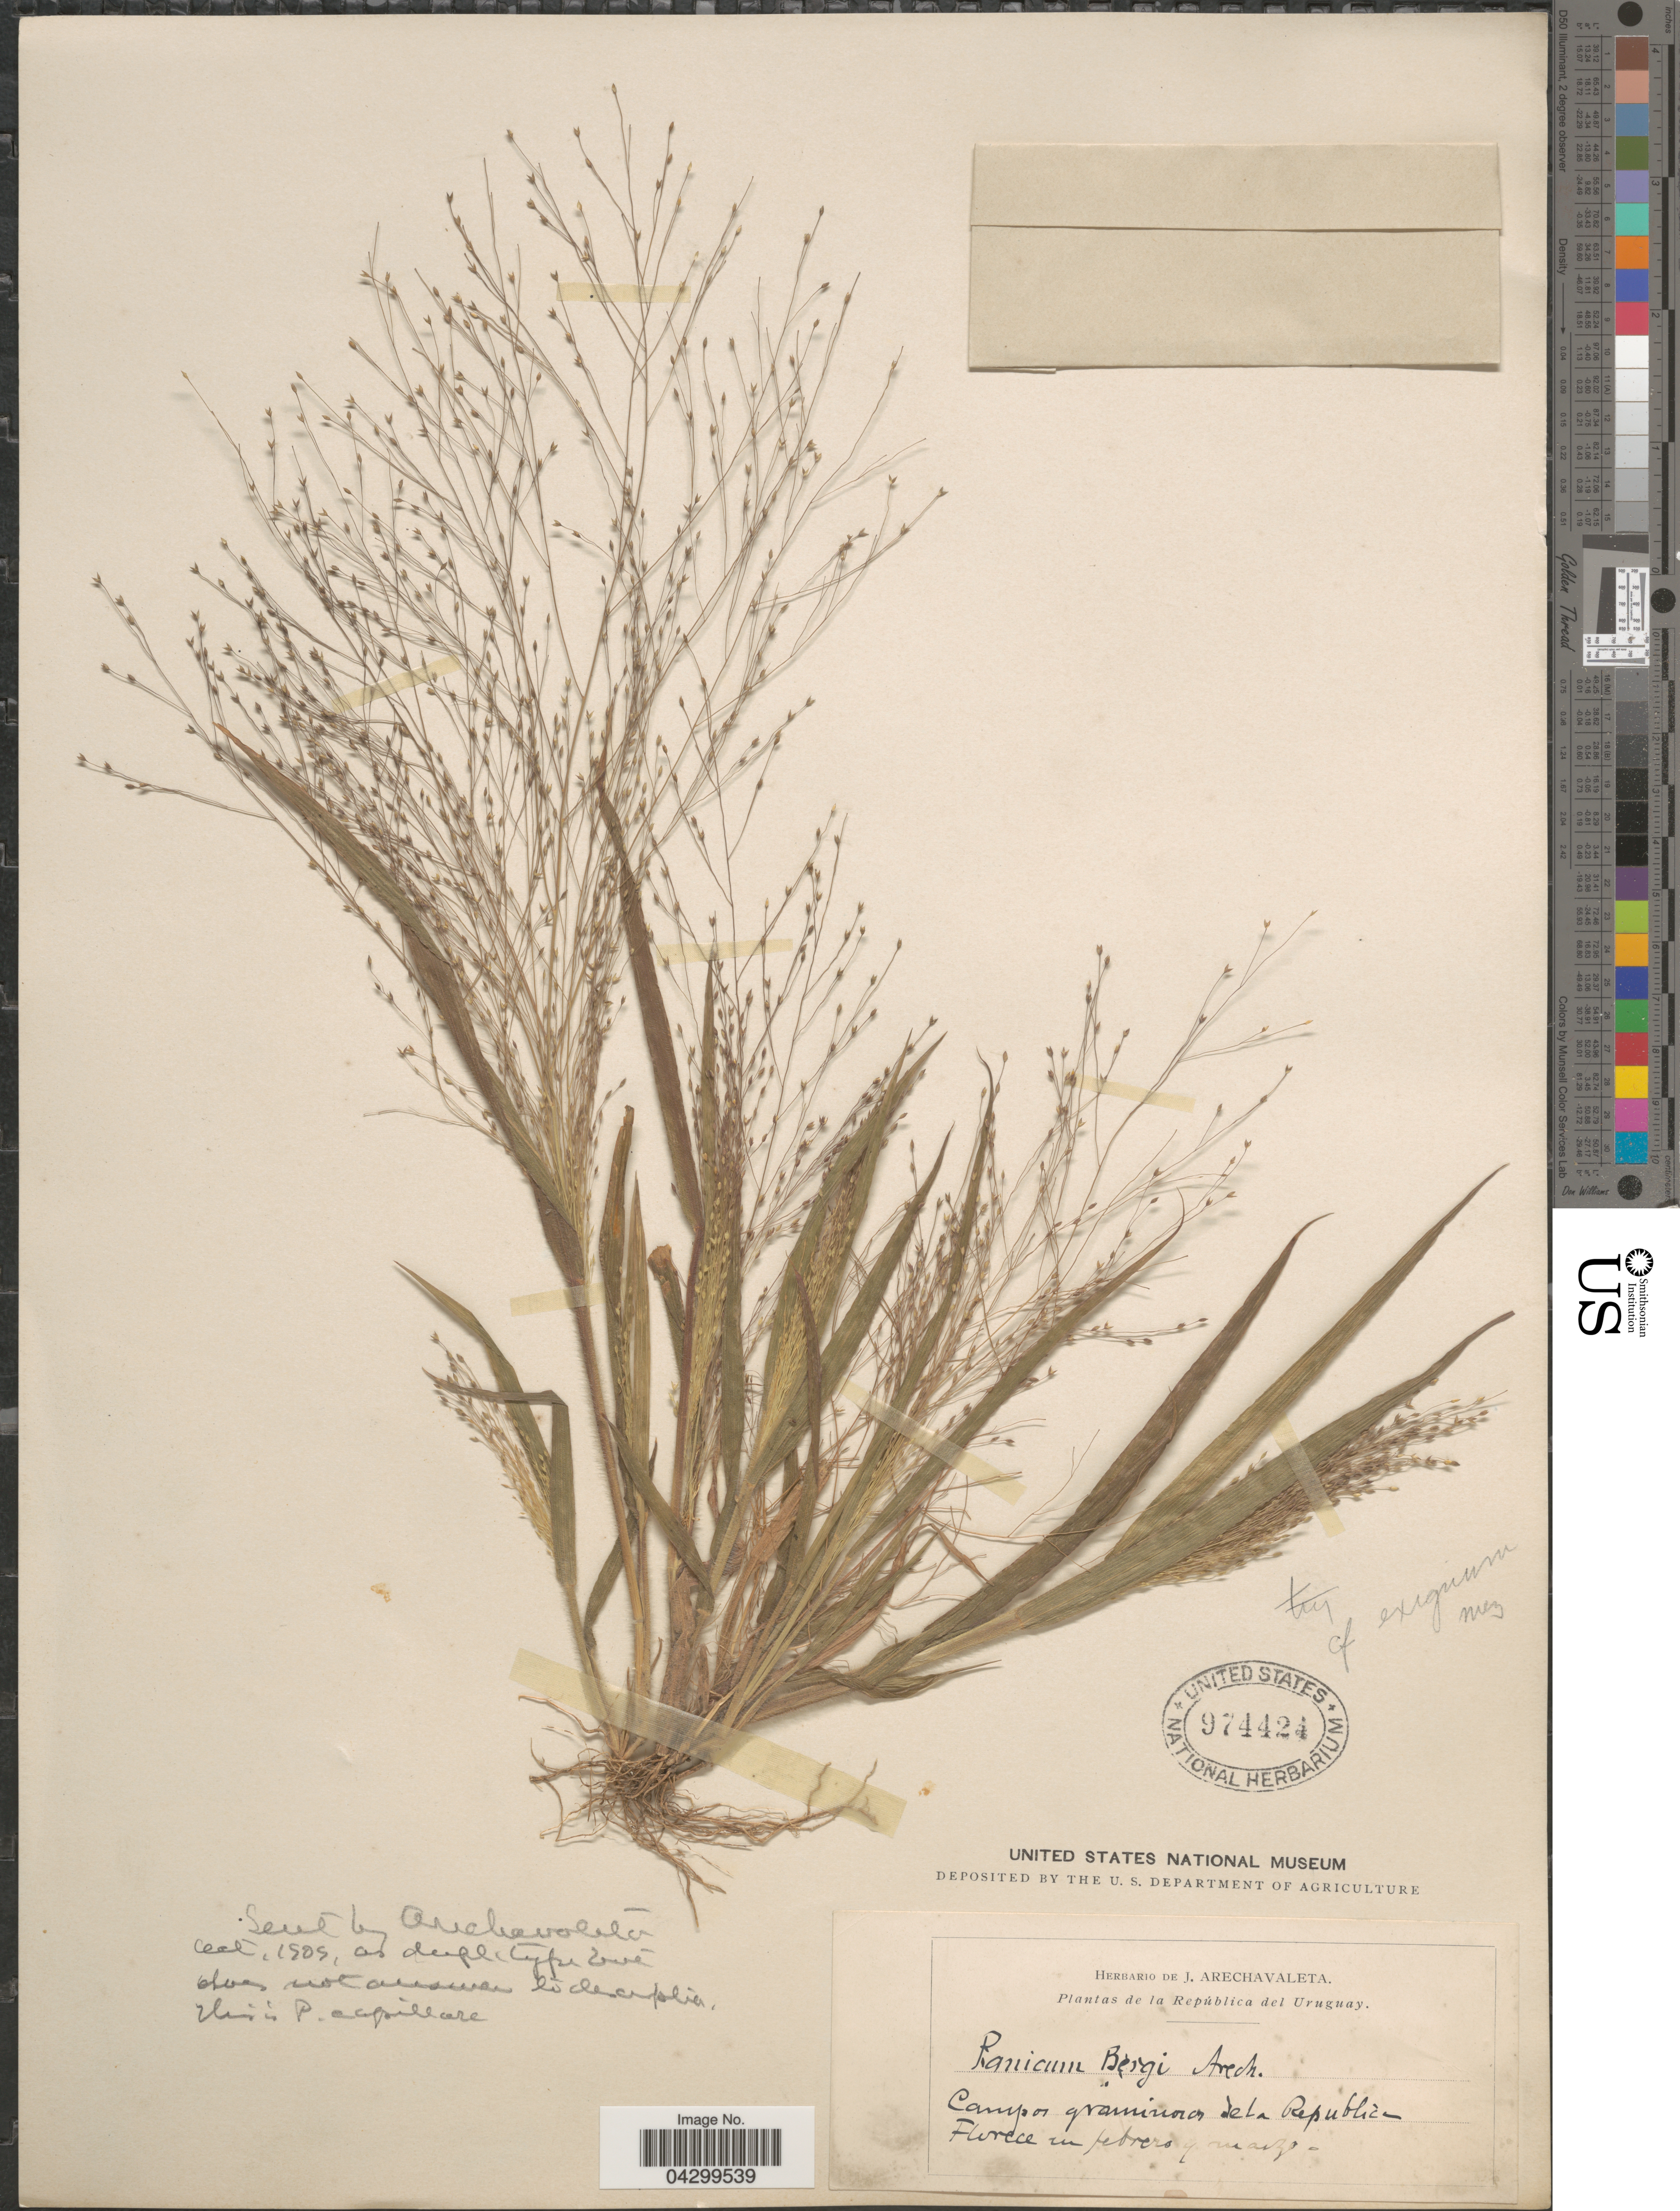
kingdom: Plantae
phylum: Tracheophyta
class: Liliopsida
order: Poales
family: Poaceae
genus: Panicum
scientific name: Panicum capillare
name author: L.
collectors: ex herb. de J. Arechavaleta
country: Uruguay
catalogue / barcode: US 974424